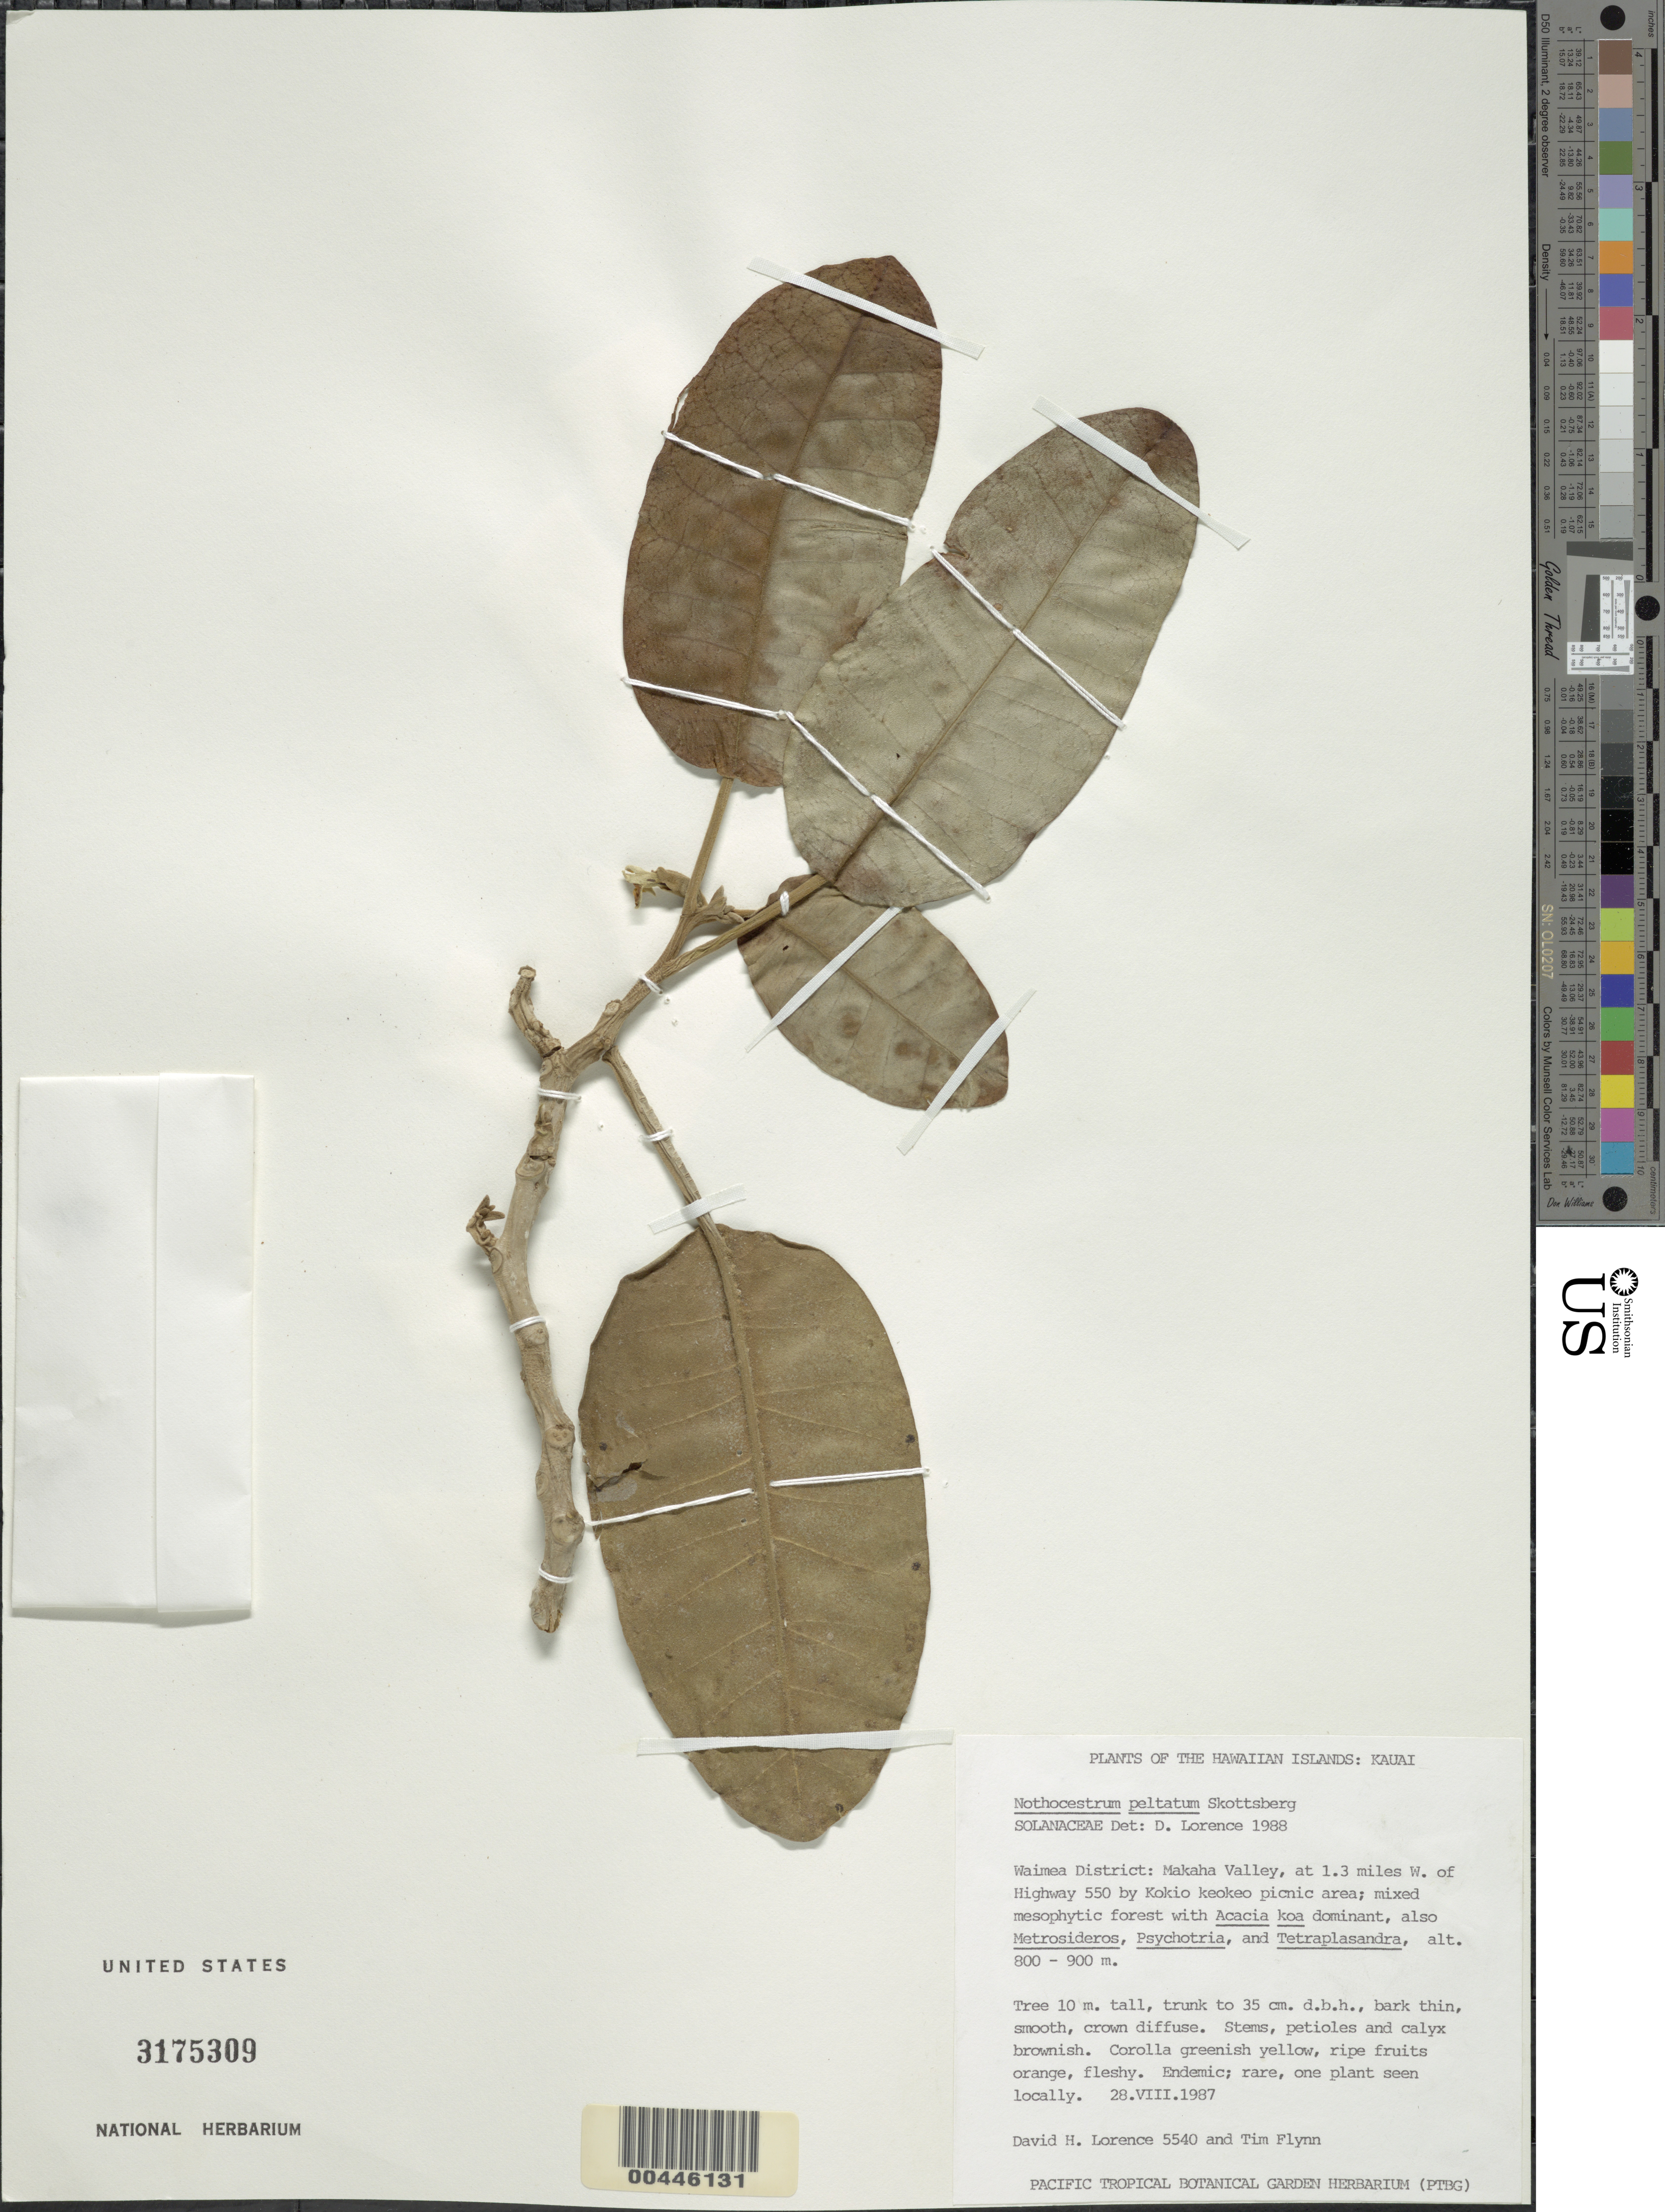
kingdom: Plantae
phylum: Tracheophyta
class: Magnoliopsida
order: Solanales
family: Solanaceae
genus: Nothocestrum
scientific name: Nothocestrum peltatum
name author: Skottsb.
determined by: Lorence, David H., (PTBG), National Tropical Botanical Garden (UNITED STATES)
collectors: D. Lorence & T. W. Flynn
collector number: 5540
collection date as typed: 28 Aug 1987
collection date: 1987-08-28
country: United States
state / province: Hawaii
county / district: Kauai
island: Kaua'i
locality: Waimea Dist, Makaha Valley, at 1.3 mi W of Hwy 550 by Kokio Keokeo picnic area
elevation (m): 800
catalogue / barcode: US 3175309